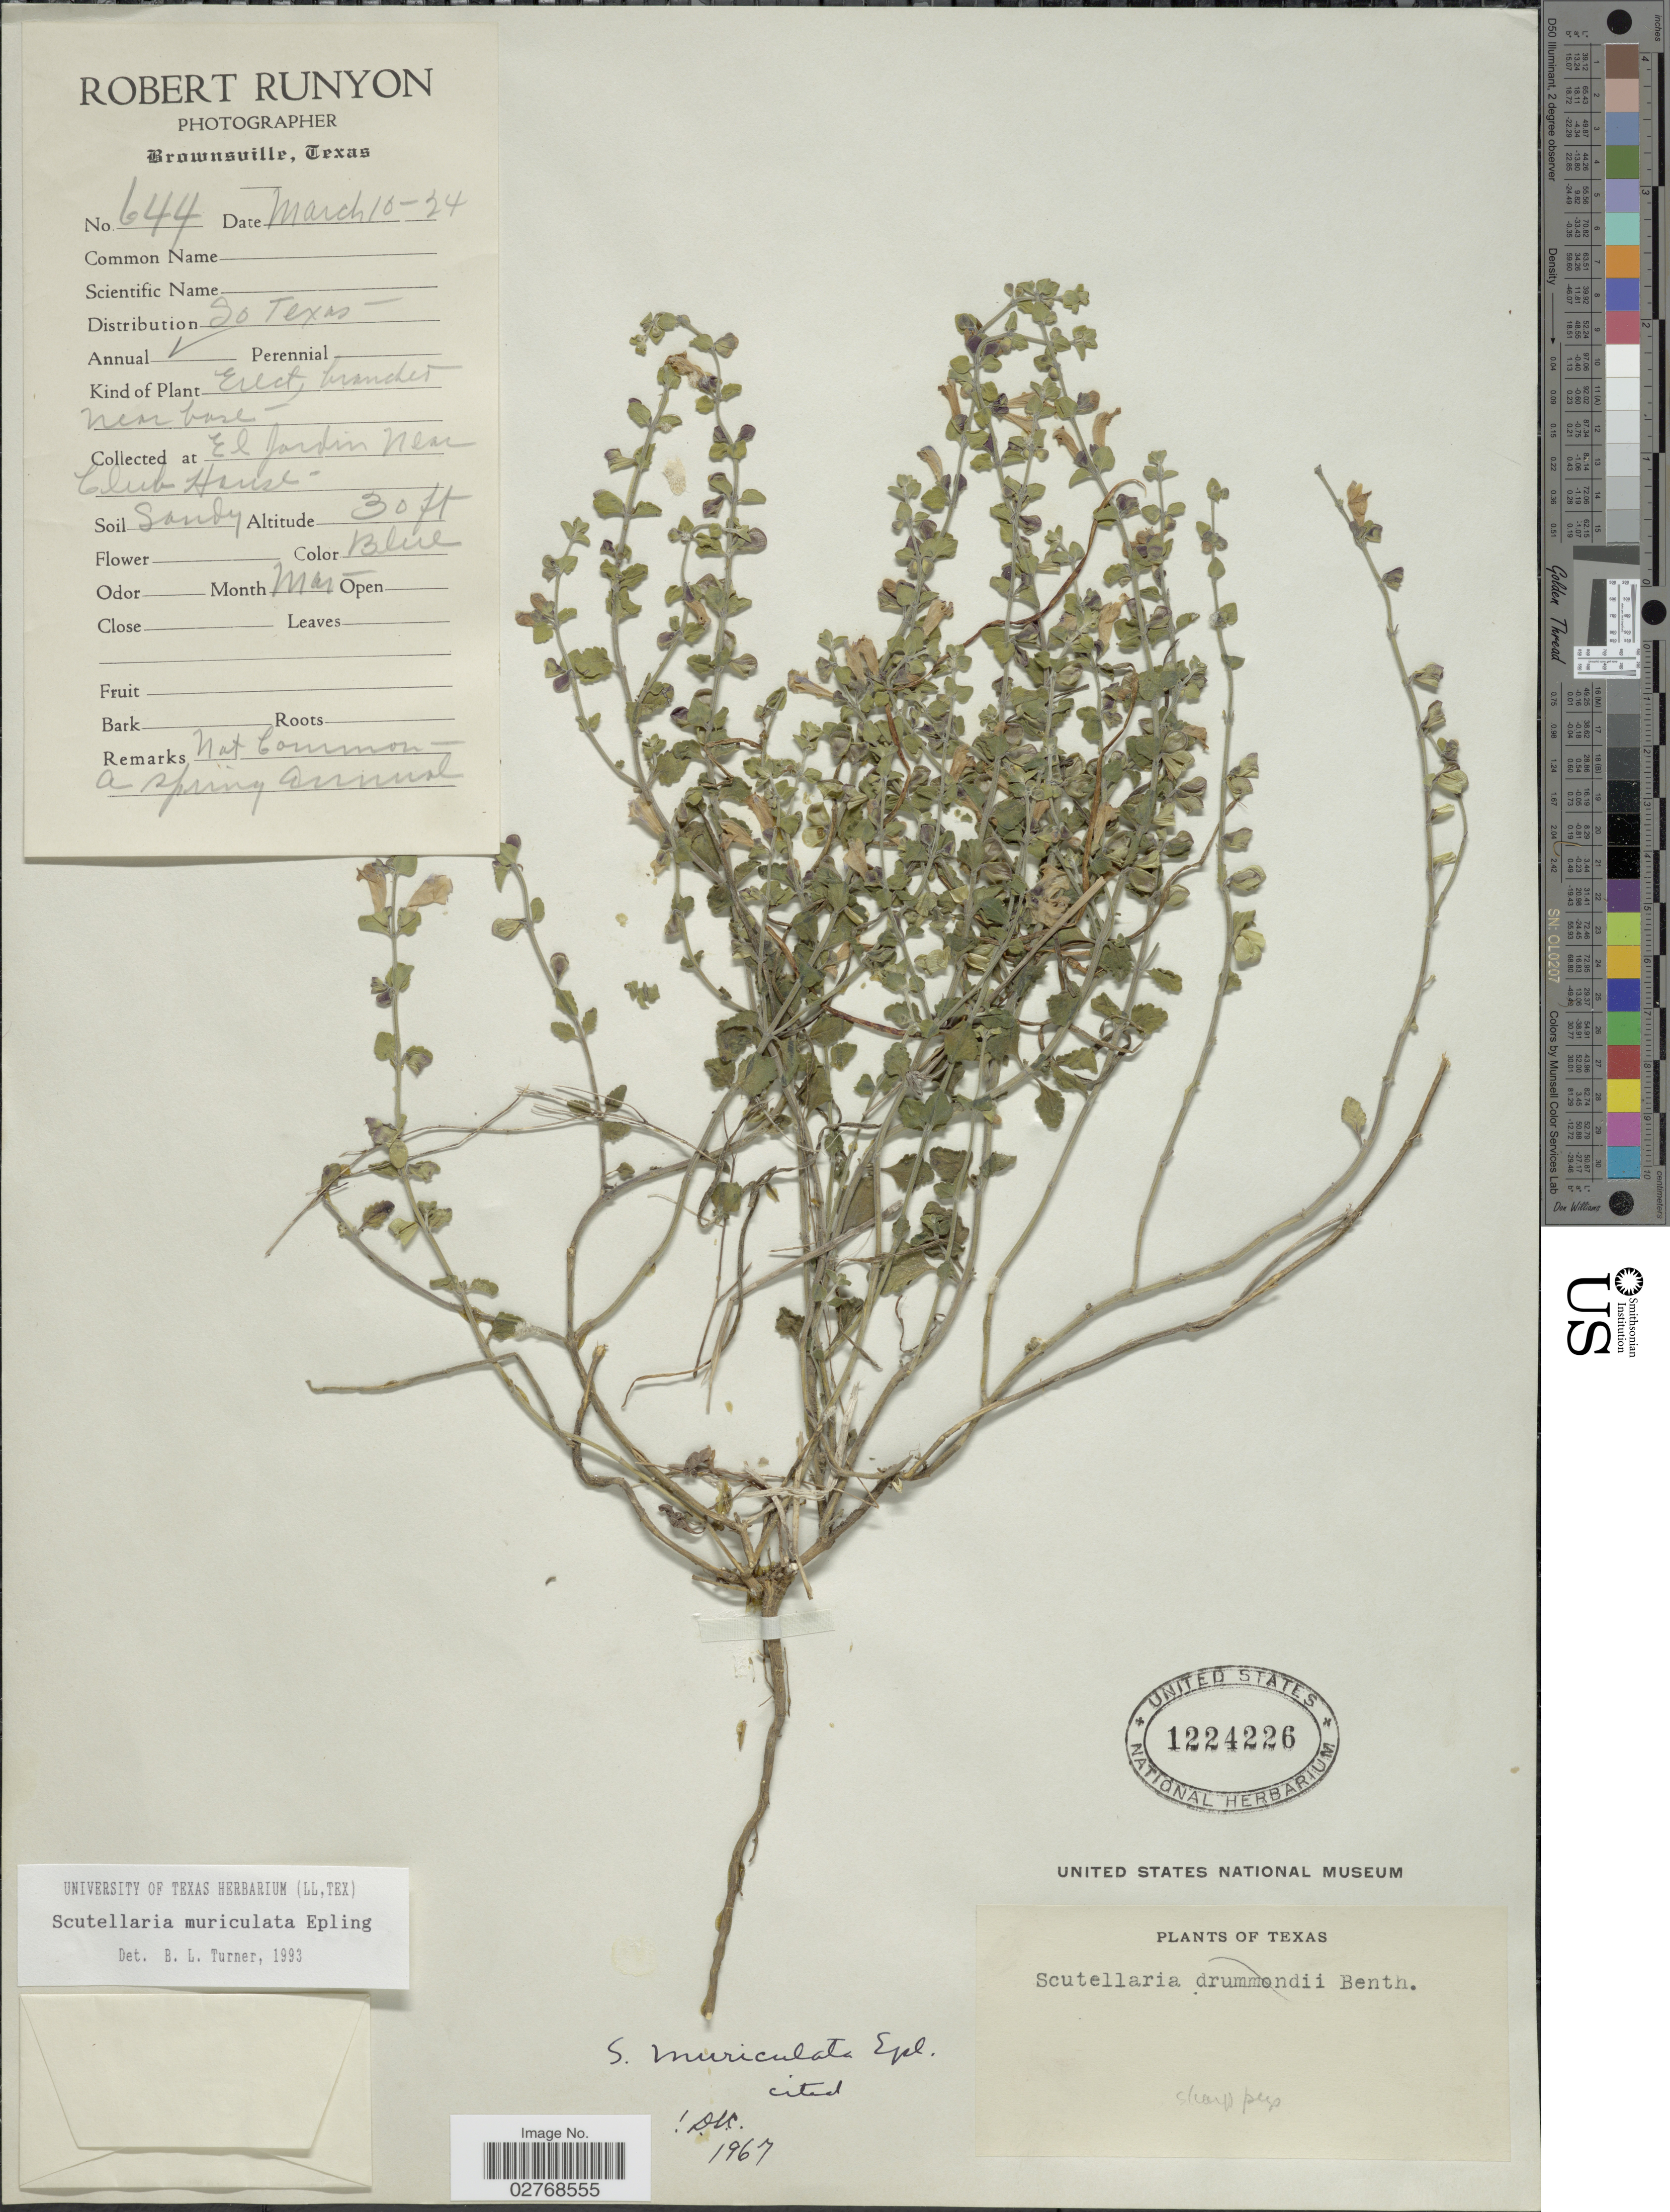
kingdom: Plantae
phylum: Tracheophyta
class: Magnoliopsida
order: Lamiales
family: Lamiaceae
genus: Scutellaria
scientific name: Scutellaria muriculata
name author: Epling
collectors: R. Runyon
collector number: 644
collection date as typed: Transcribed d/m/y: 10/3/24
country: United States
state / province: Texas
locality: Brownsville. El Jardin near Club Hense.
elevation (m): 9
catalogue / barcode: US 1224226